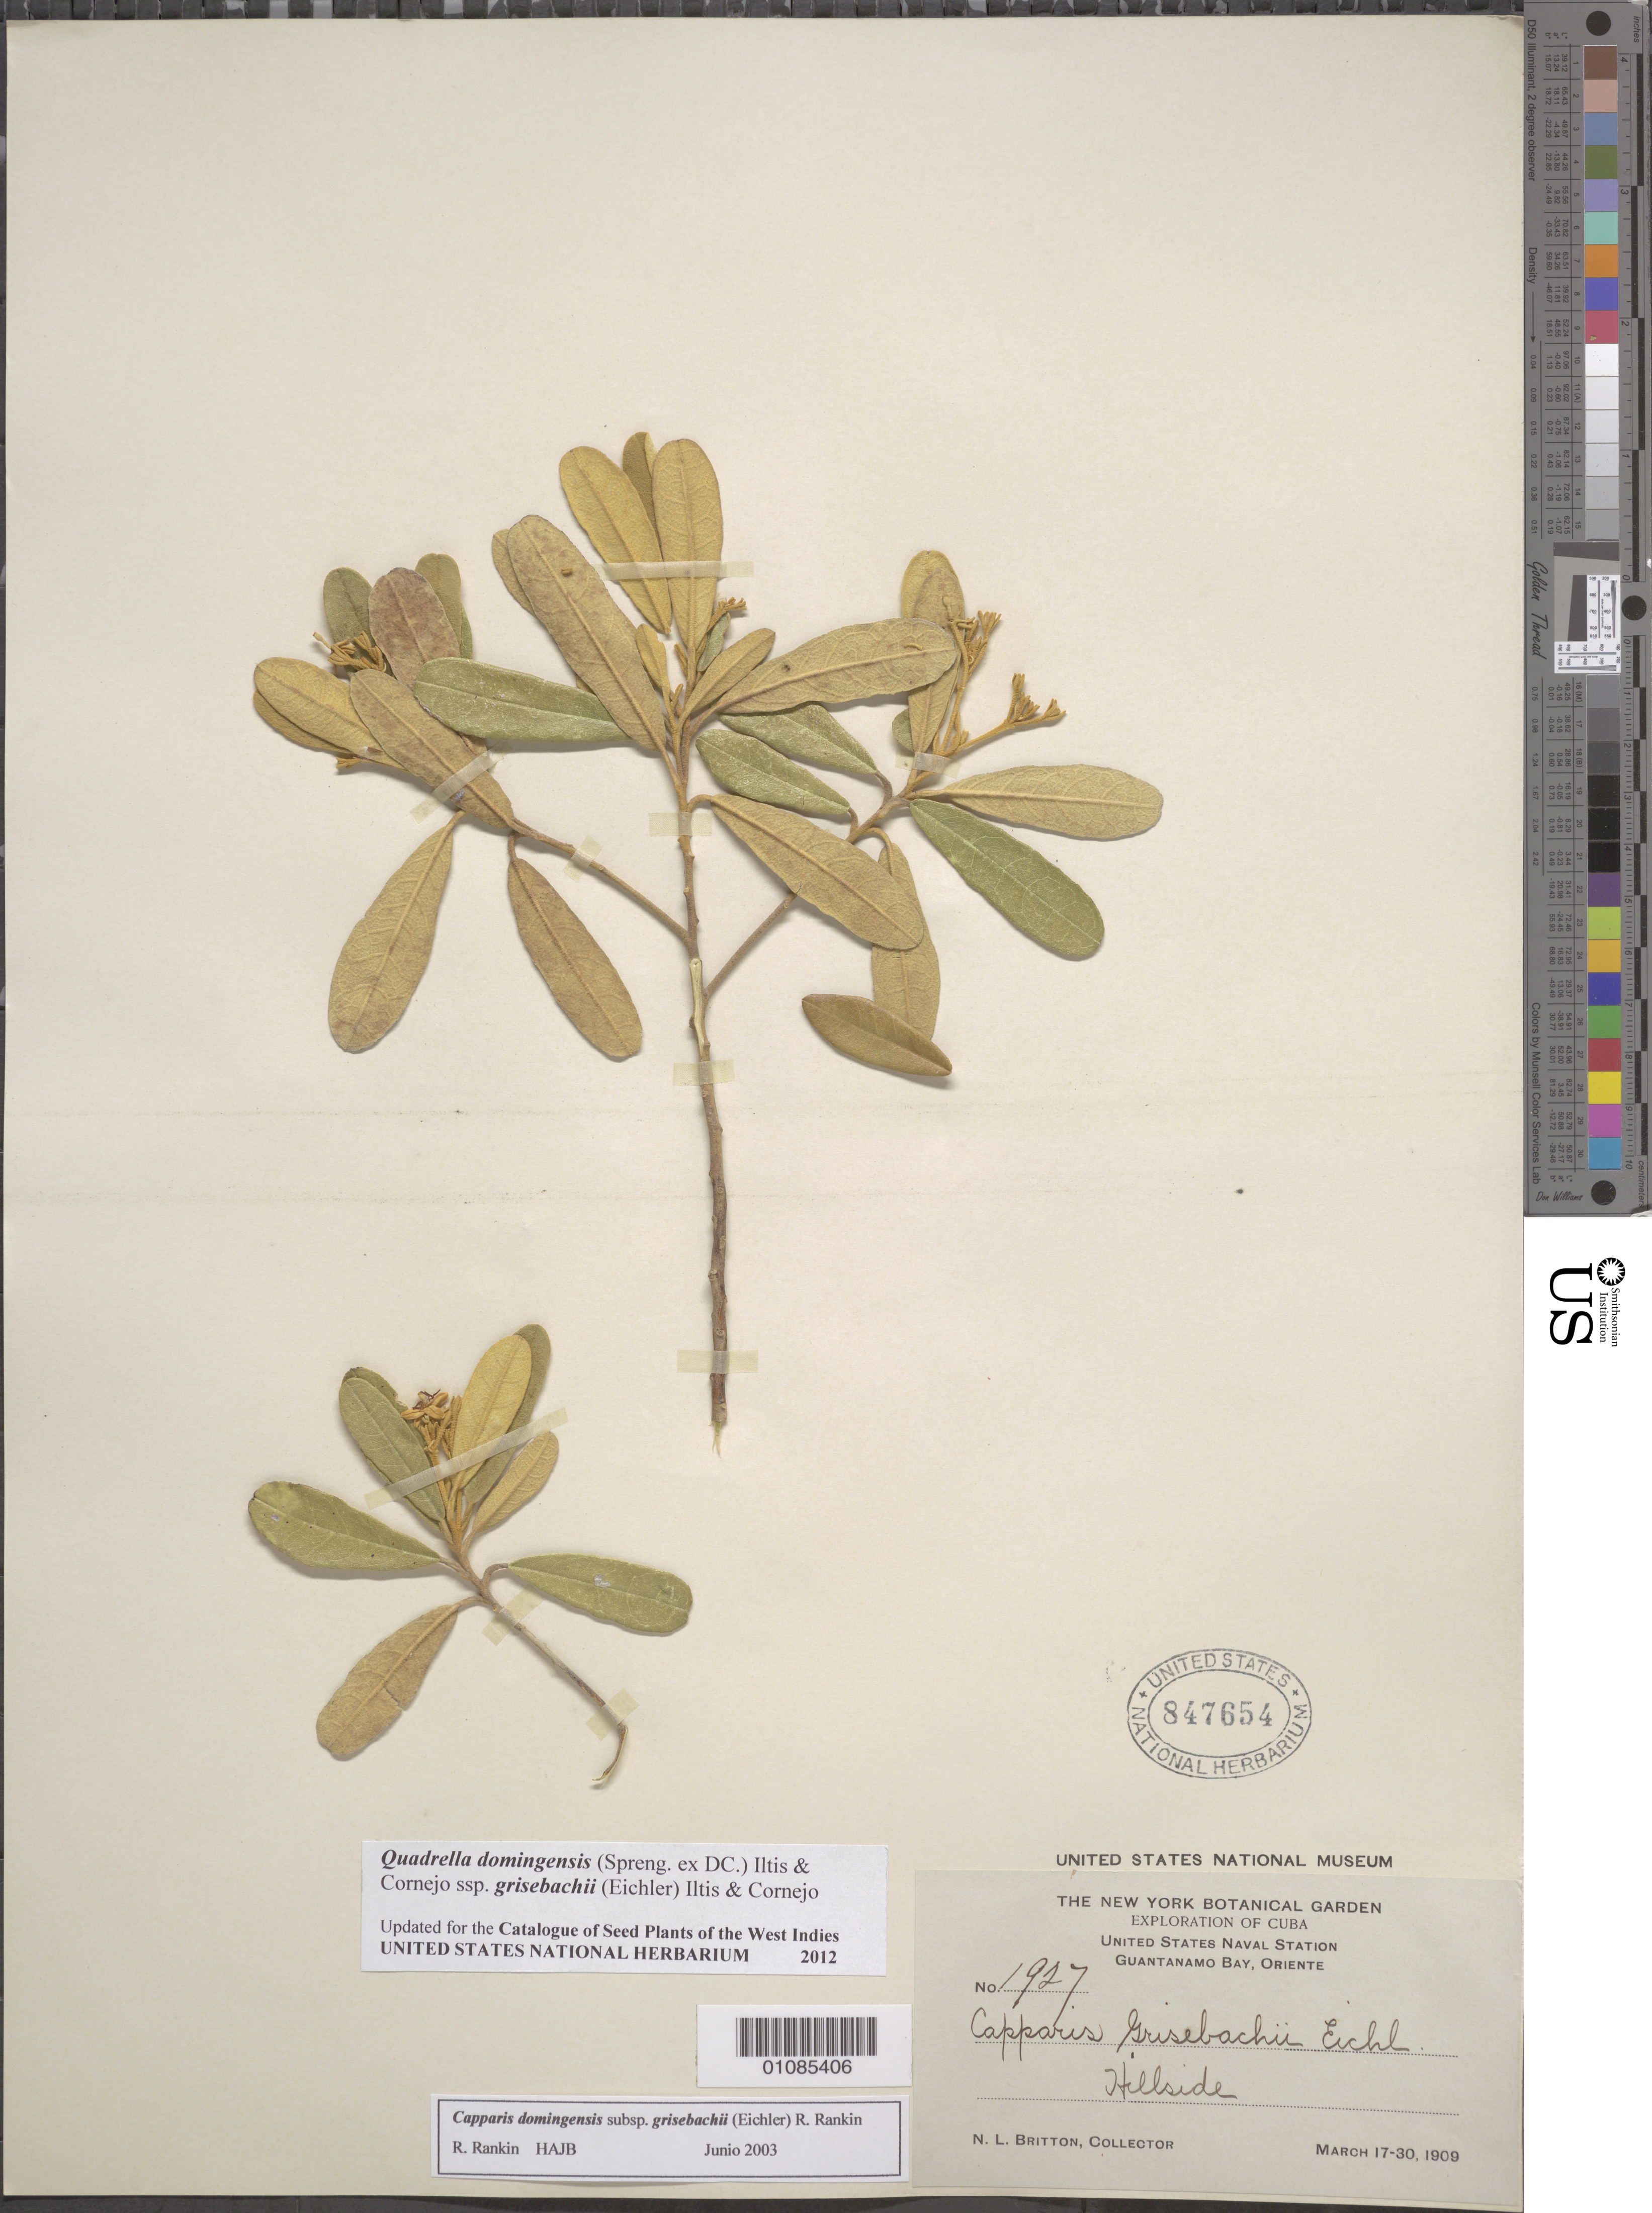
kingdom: Plantae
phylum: Tracheophyta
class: Magnoliopsida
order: Brassicales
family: Capparaceae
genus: Quadrella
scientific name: Quadrella domingensis subsp. grisebachii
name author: (Eichler) Cornejo & Iltis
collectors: N. Britton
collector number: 1927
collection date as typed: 17 Mar 1909 to 30 Mar 1909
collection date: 1909-03-17/1909-03-30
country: Cuba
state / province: Guantánamo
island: Cuba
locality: United States Naval Station, Guantánamo Bay, Oriente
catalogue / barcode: US 847654